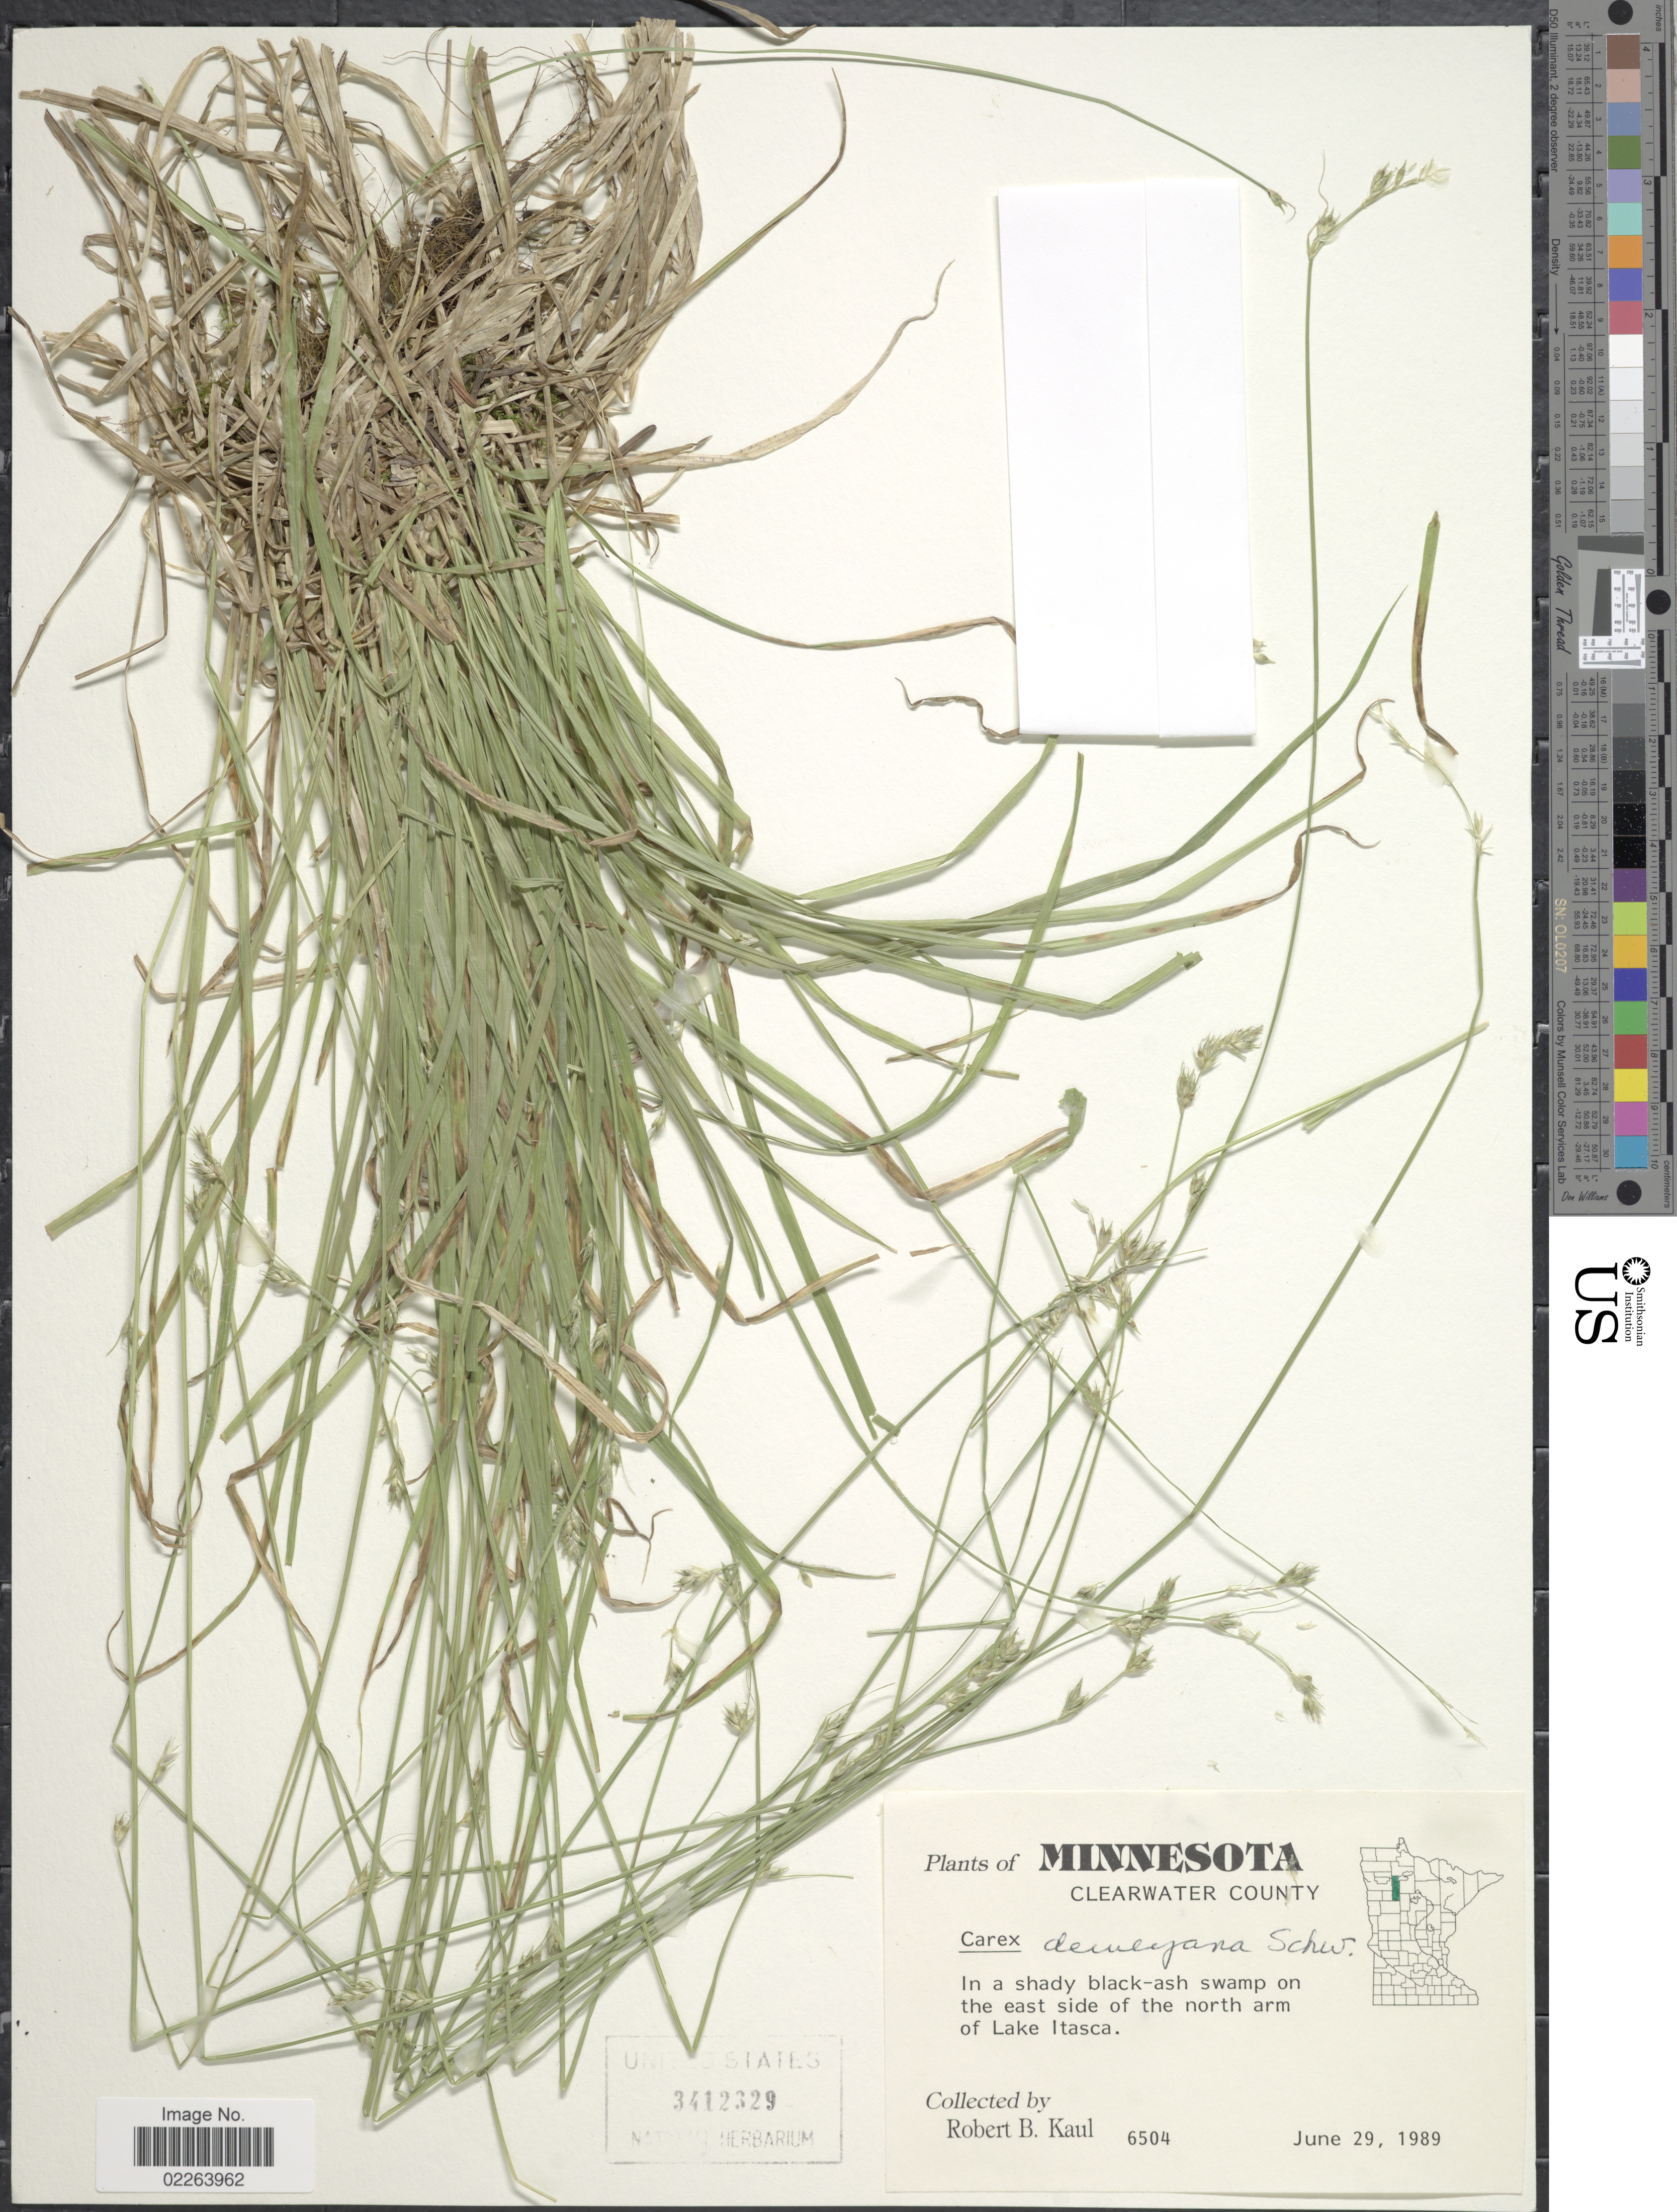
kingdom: Plantae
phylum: Tracheophyta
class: Liliopsida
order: Poales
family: Cyperaceae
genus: Carex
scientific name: Carex deweyana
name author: Schwein.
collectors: R. Kaul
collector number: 6504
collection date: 1989-06-29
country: United States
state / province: Minnesota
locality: Clearwater Ciunty, In a shady black-ash swamp on the east side of the north arm of Lake Itasca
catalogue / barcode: US 3412329